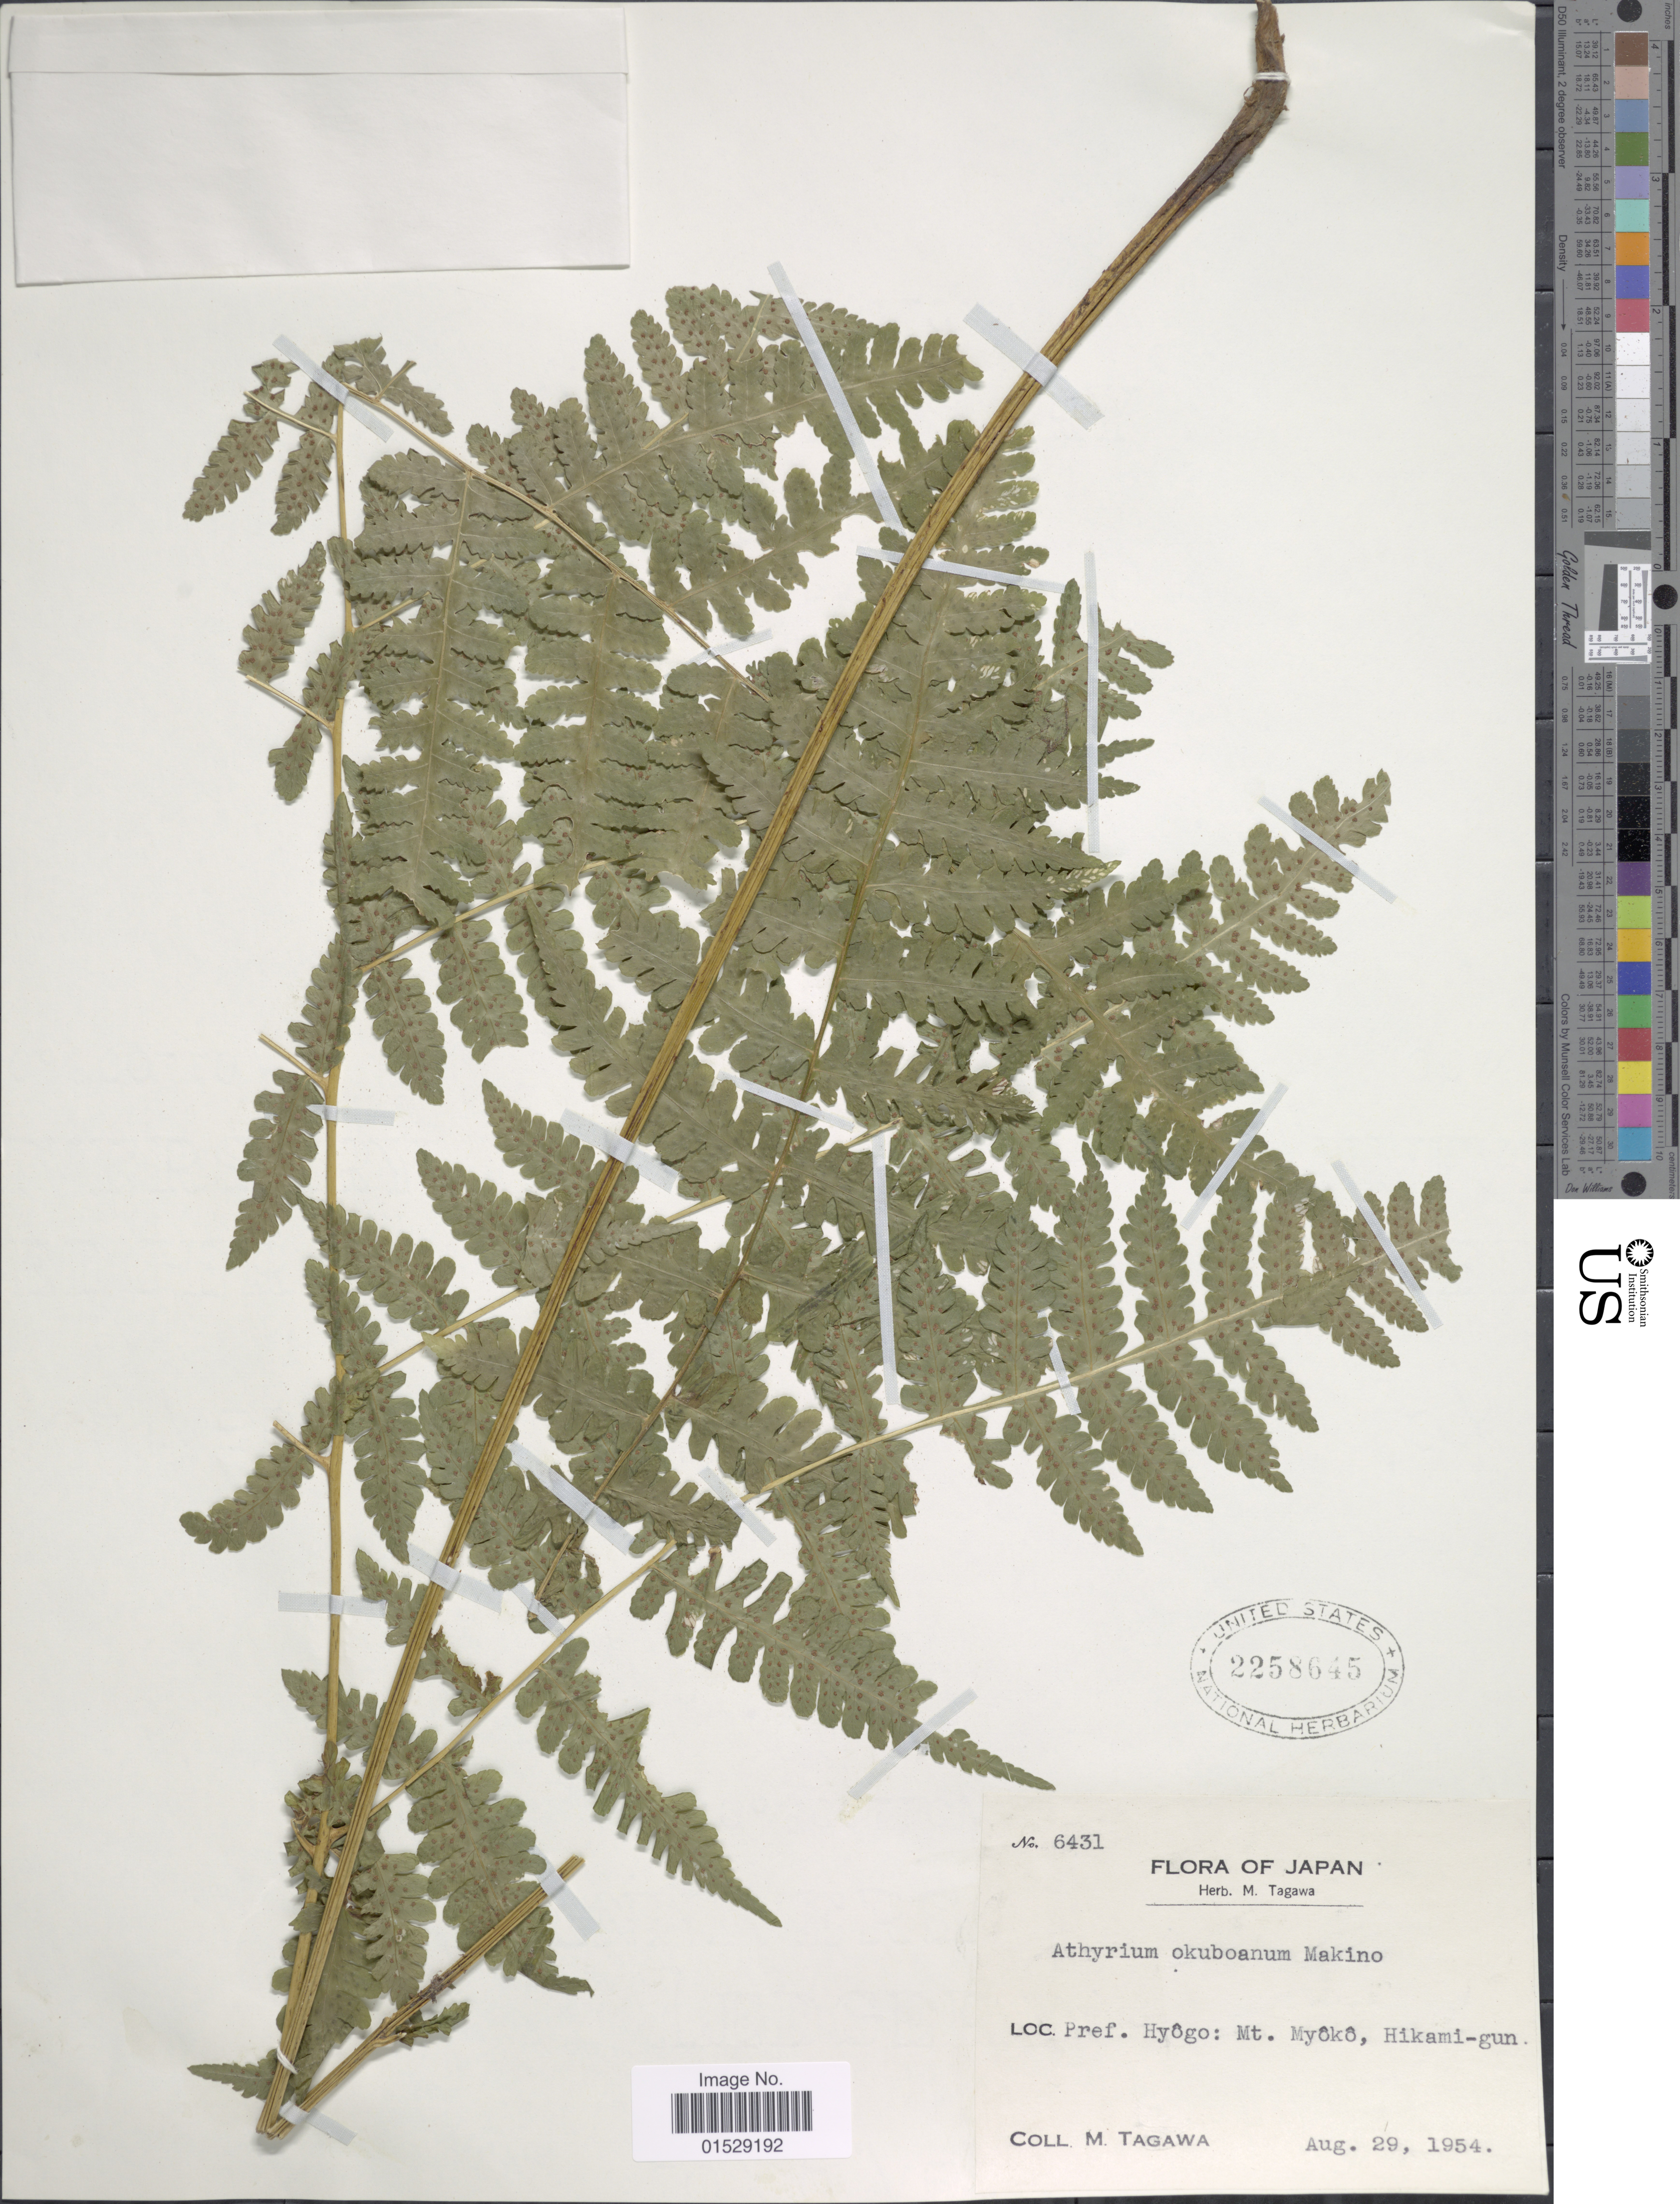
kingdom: Plantae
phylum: Tracheophyta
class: Polypodiopsida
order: Polypodiales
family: Athyriaceae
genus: Deparia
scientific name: Deparia okuboana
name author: (Makino) M. Kato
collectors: M. Tagawa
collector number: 6431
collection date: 1954-08-29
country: Japan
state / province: Hyogo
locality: Pref. Hyogo: Mt. Myoko, Hikami-gun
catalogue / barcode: US 2258645